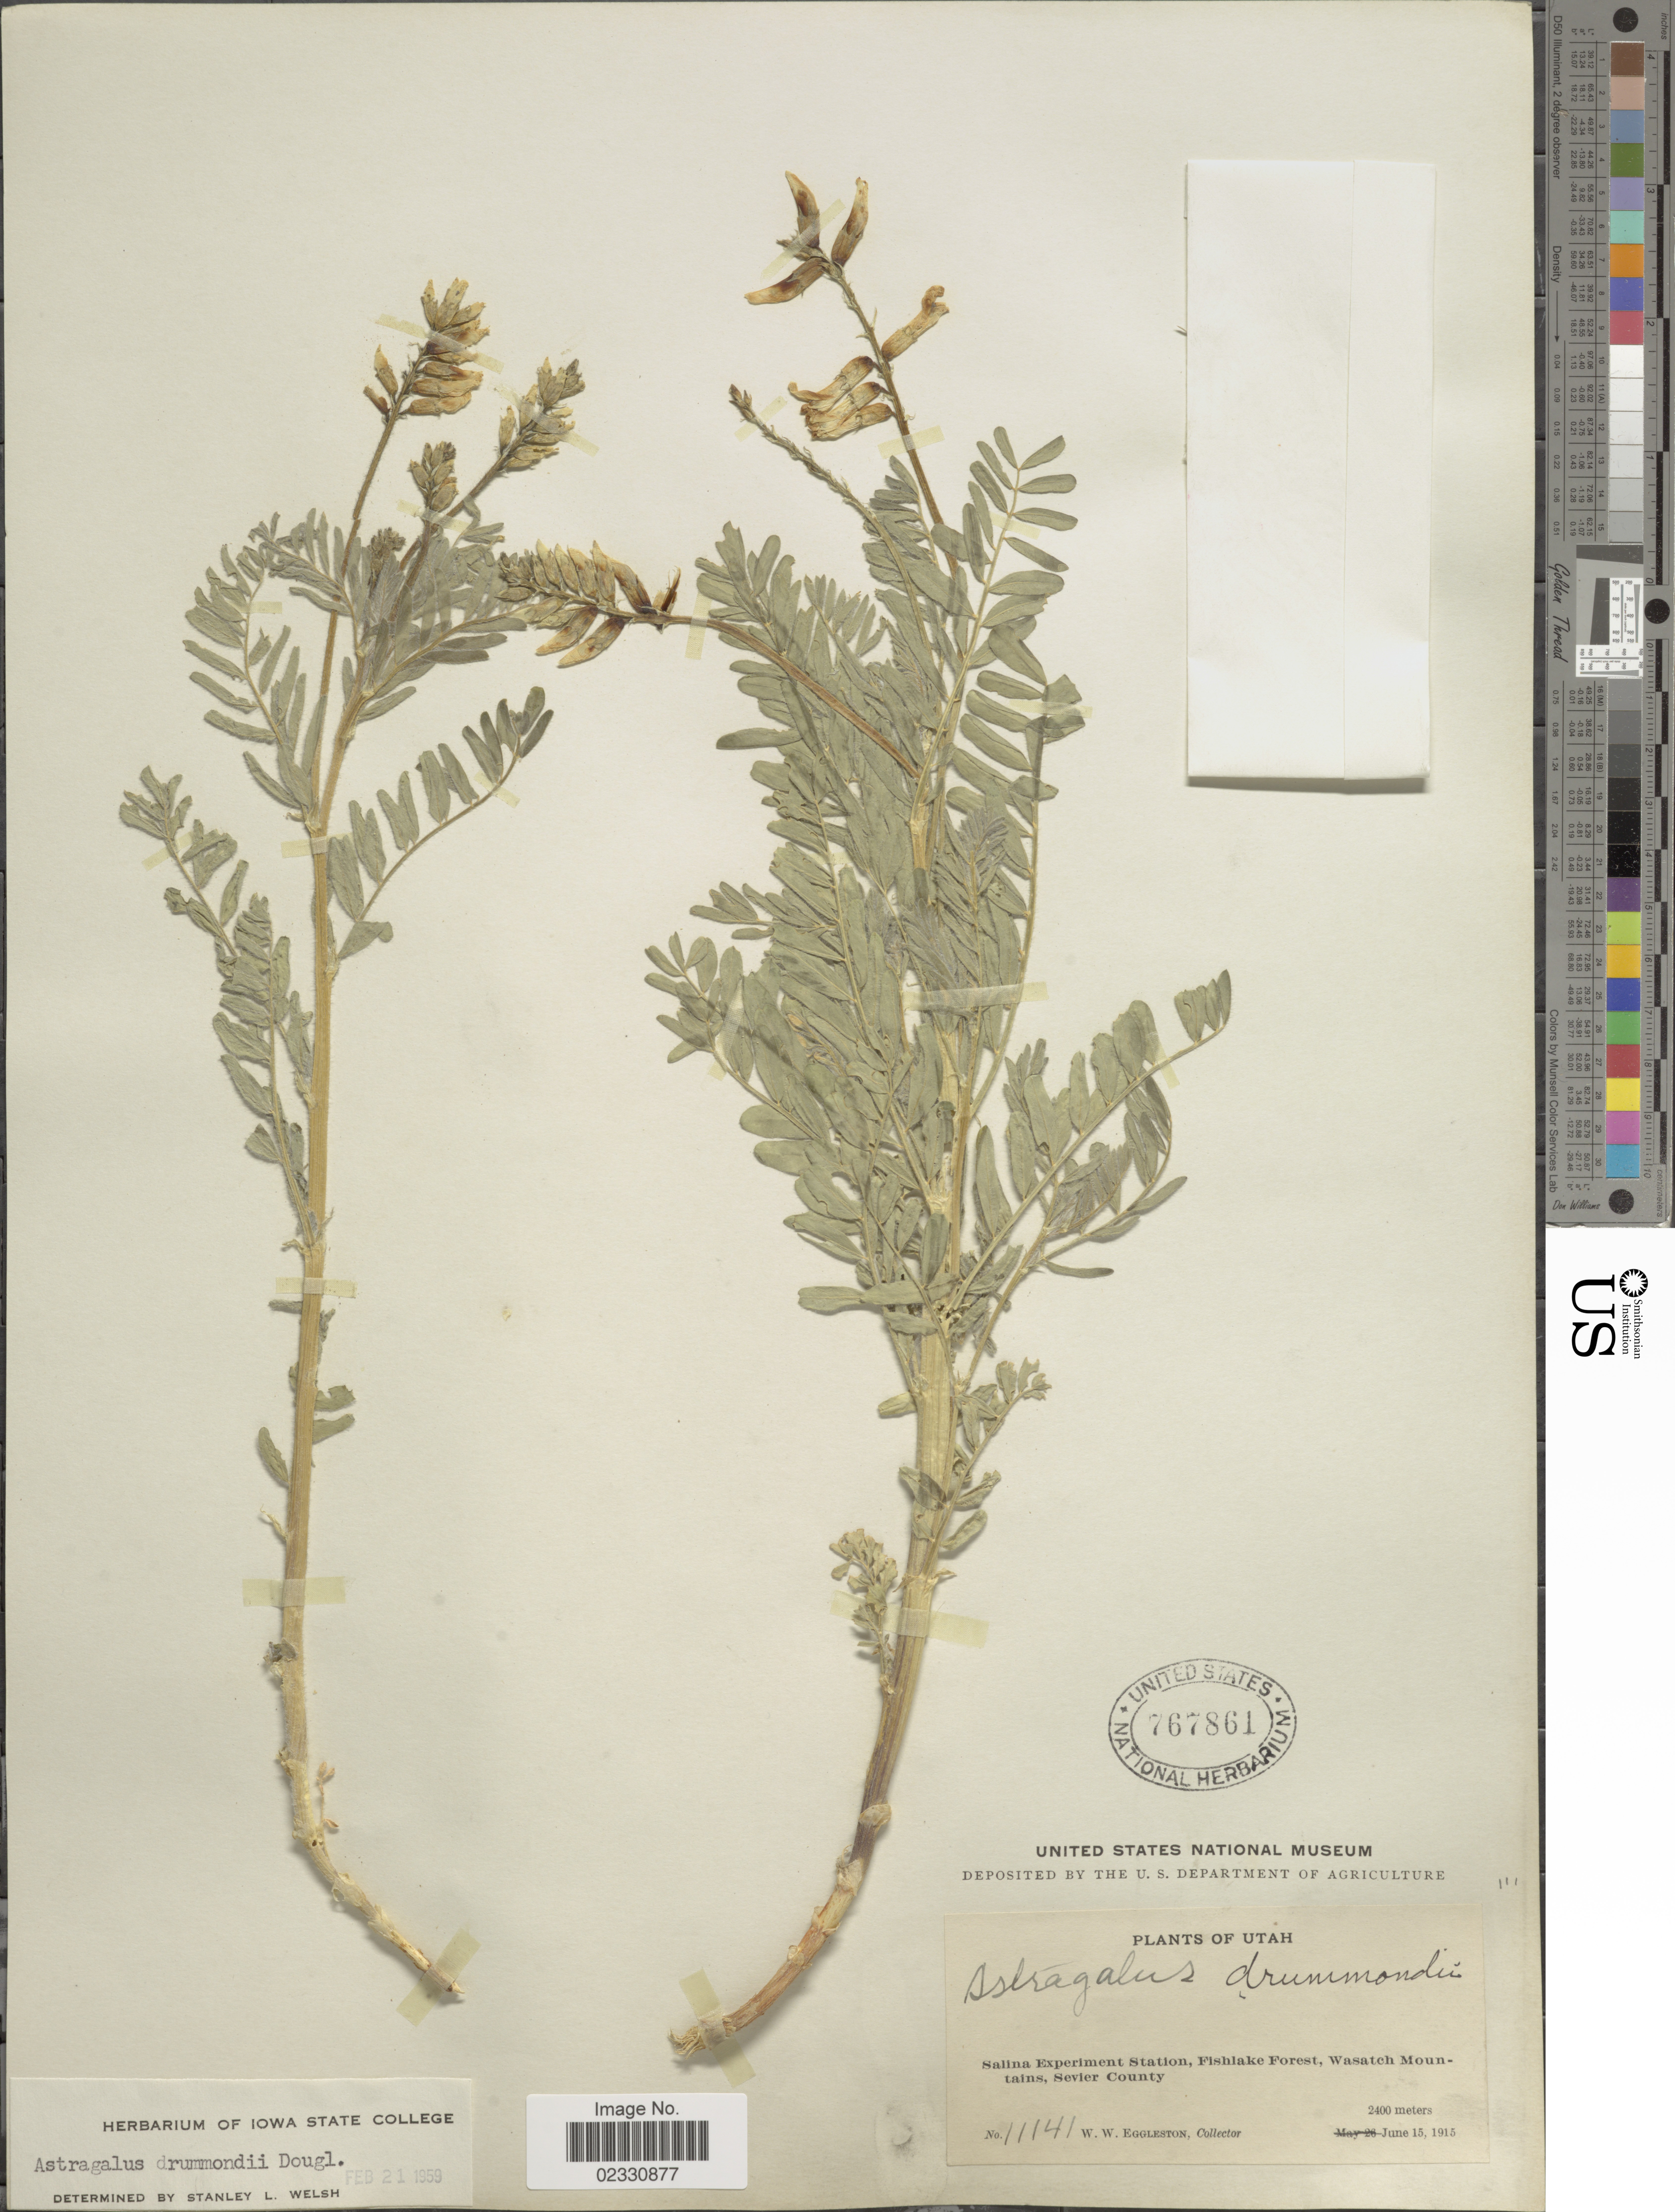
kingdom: Plantae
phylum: Tracheophyta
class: Magnoliopsida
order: Fabales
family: Fabaceae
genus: Astragalus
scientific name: Astragalus drummondii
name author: Hook.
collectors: W. W. Eggleston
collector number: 11141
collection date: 1915-06-15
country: United States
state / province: Utah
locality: Salina Experiment Station, Fishlake Forest, Wasatch Mountains, Sevier County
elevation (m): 2400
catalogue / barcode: US 767861